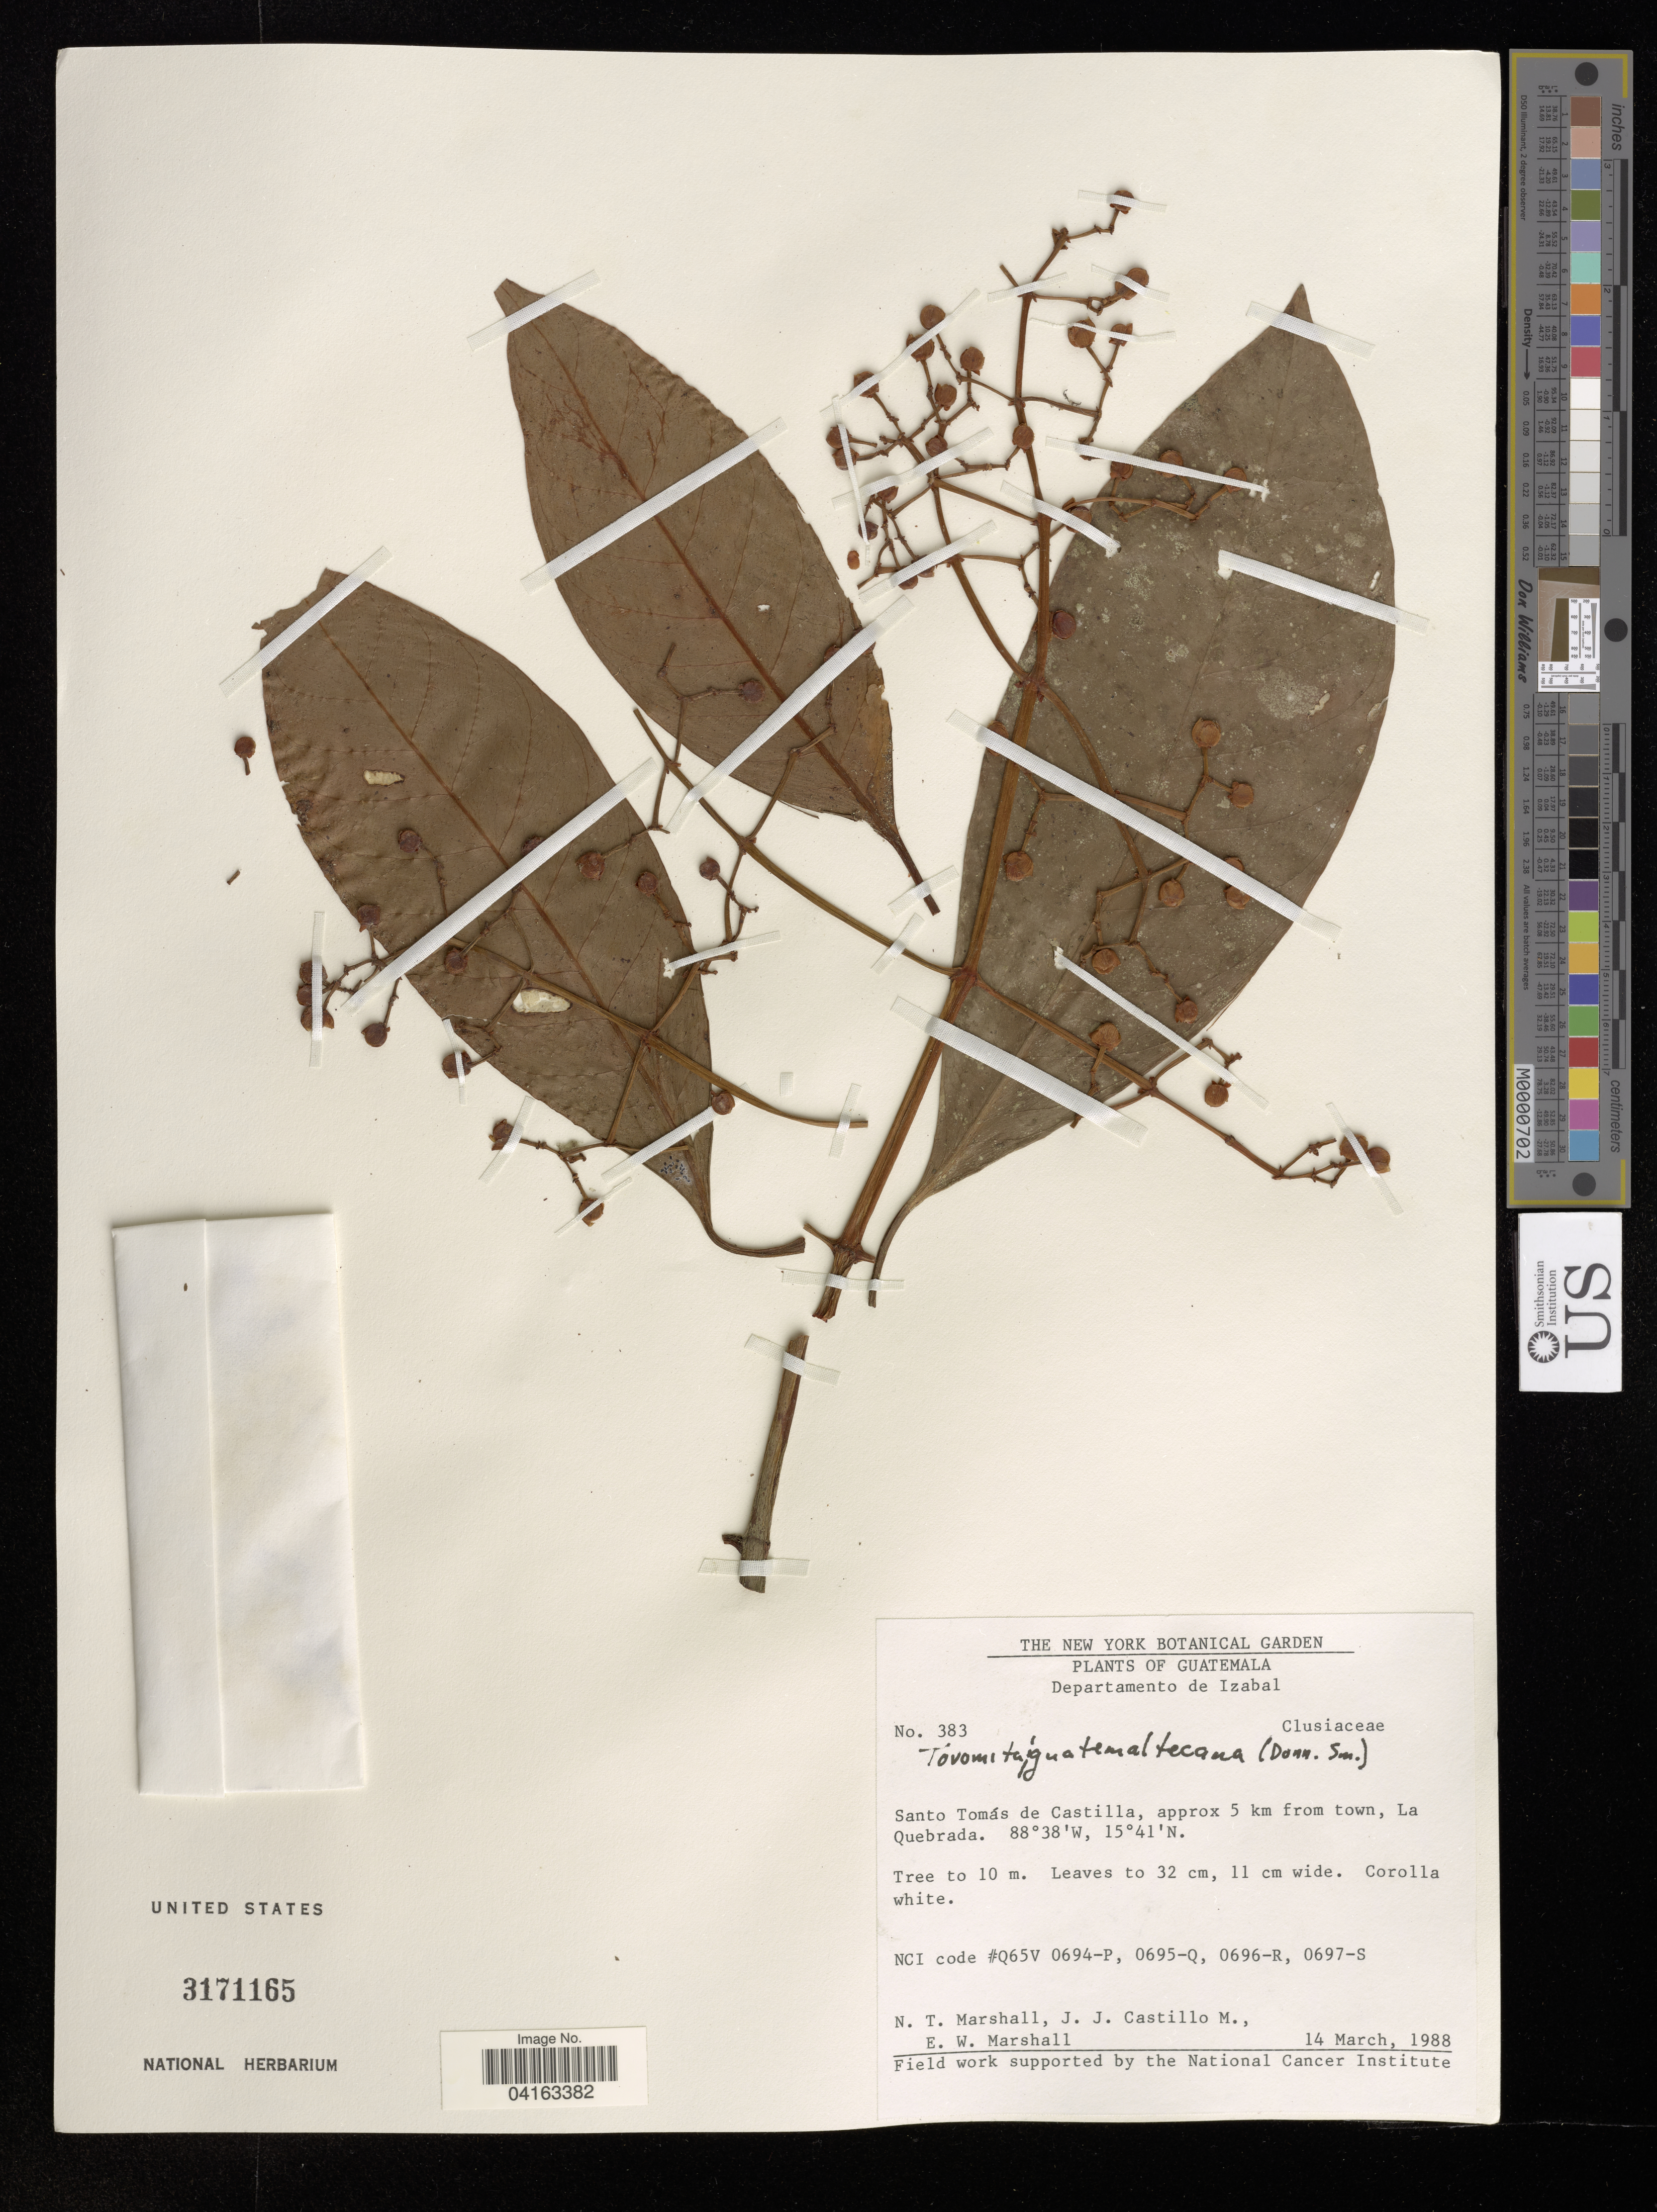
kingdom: Plantae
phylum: Tracheophyta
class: Magnoliopsida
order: Malpighiales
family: Clusiaceae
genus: Tovomita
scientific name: Tovomita guatemaltecana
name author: (Donn. Sm.) Hammel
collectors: N. T. Marshall, J. Castillo & E. W. Marshall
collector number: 383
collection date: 1988-03-14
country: Guatemala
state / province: Izabal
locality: Departamento de Izabal. Santo Tomás de Castilla, approx 5 km from town, La Quebrada.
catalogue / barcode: US 3171165